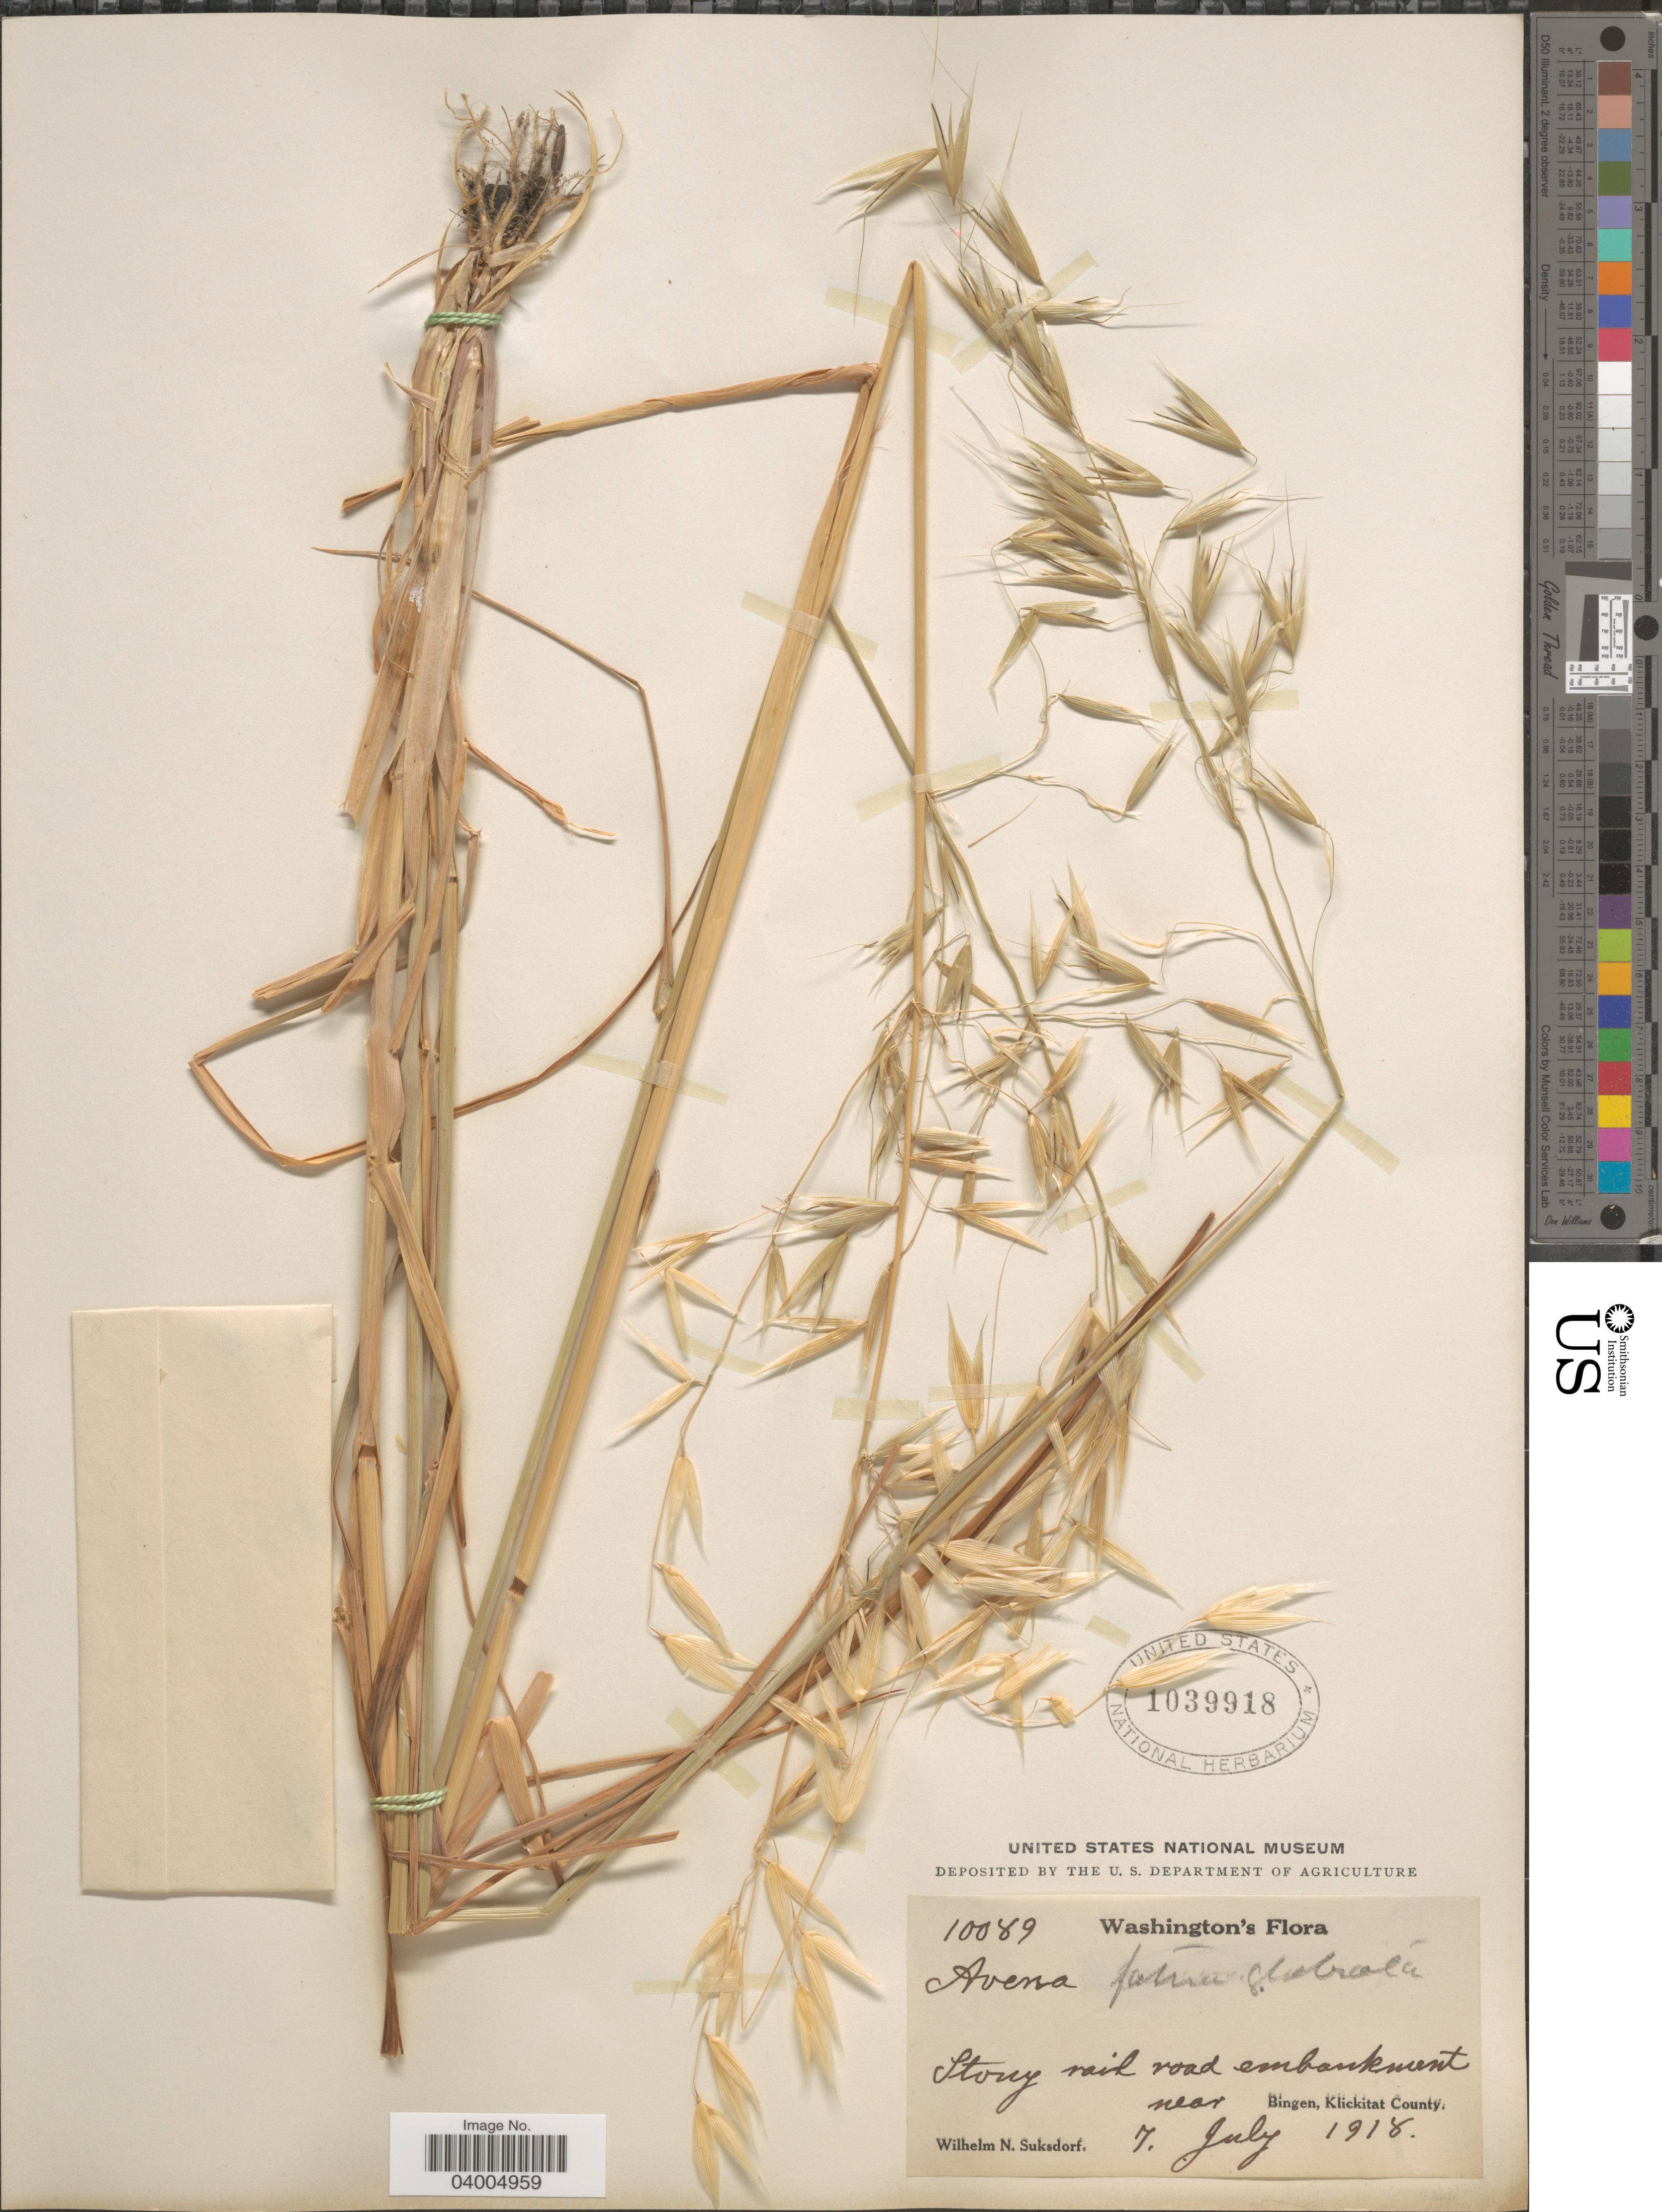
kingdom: Plantae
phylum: Tracheophyta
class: Liliopsida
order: Poales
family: Poaceae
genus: Avena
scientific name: Avena fatua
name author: L.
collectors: W. N. Suksdorf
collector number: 10089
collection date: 1918-07-07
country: United States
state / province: Washington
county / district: Klickitat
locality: Stony rail road embankment near Bingen, Klickitat County.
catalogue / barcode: US 1039918